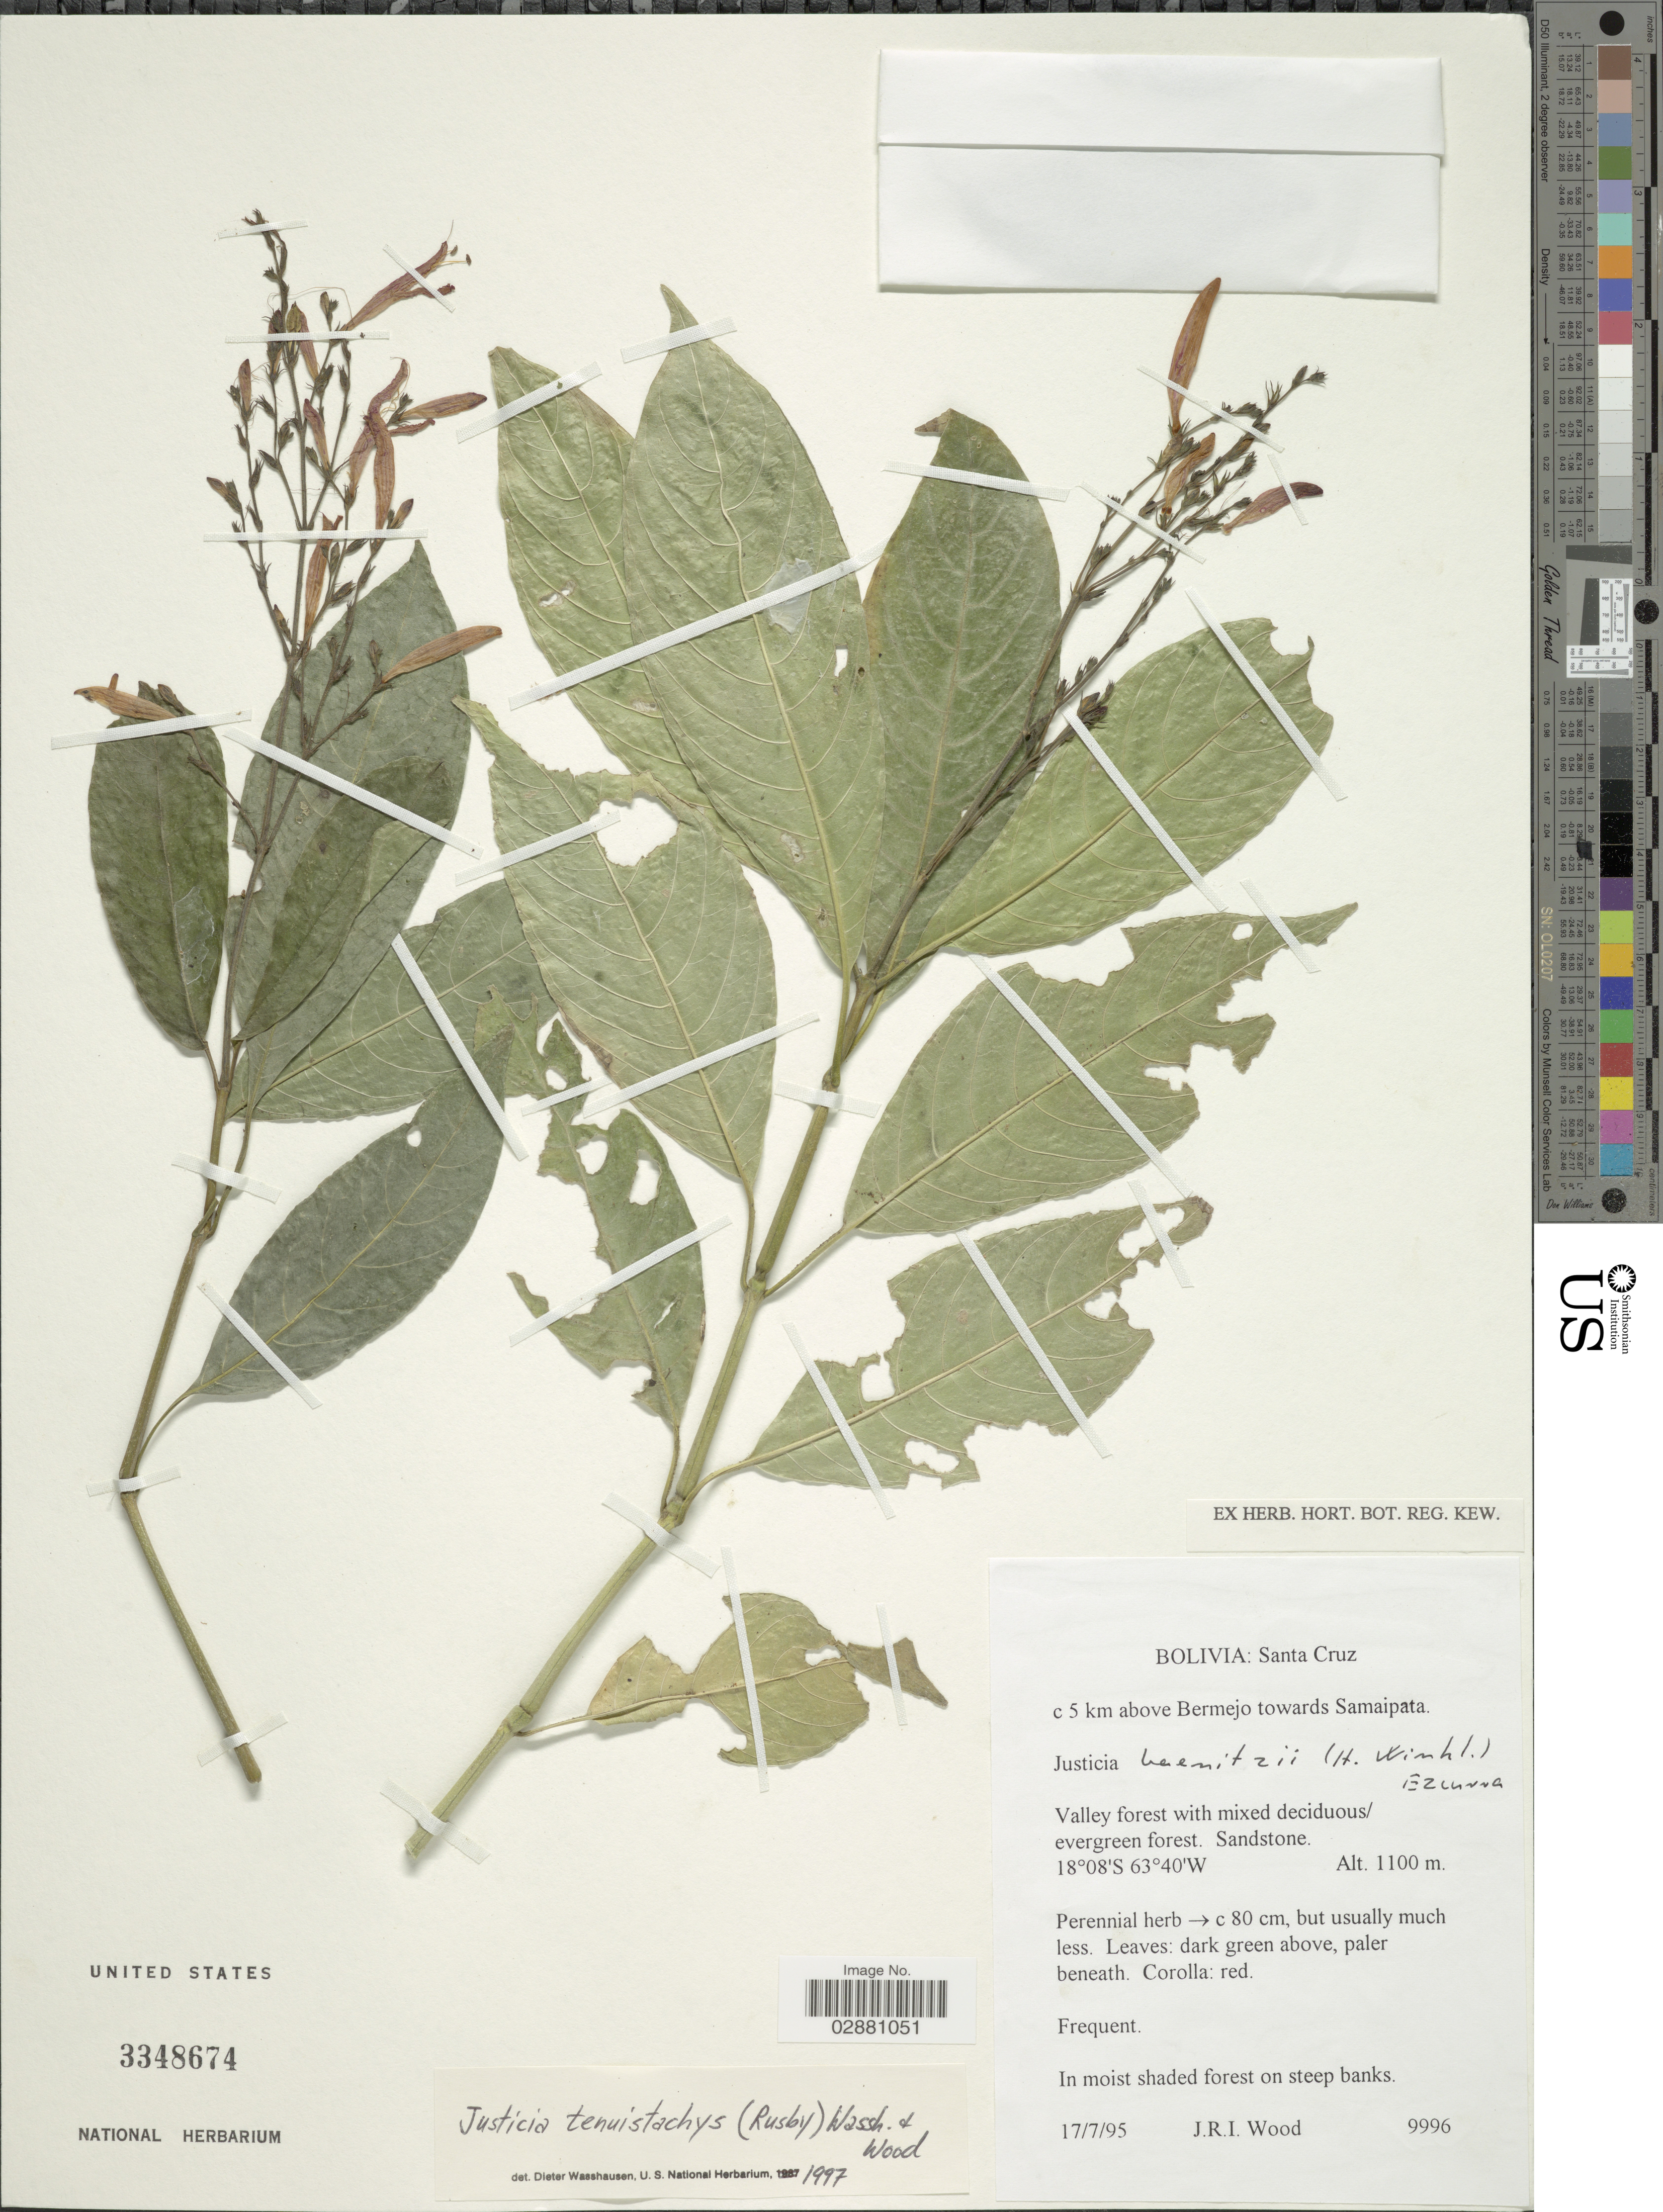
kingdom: Plantae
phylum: Tracheophyta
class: Magnoliopsida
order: Lamiales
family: Acanthaceae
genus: Justicia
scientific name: Justicia tenuistachys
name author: (Rusby) Wassh. & J.R.I. Wood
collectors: J. R. I. Wood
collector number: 9996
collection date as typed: Transcribed d/m/y: 17/7/95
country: Bolivia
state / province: Santa Cruz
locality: C 5 km above Bermejo towards Samaipata.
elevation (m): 1100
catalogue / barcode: US 3348674